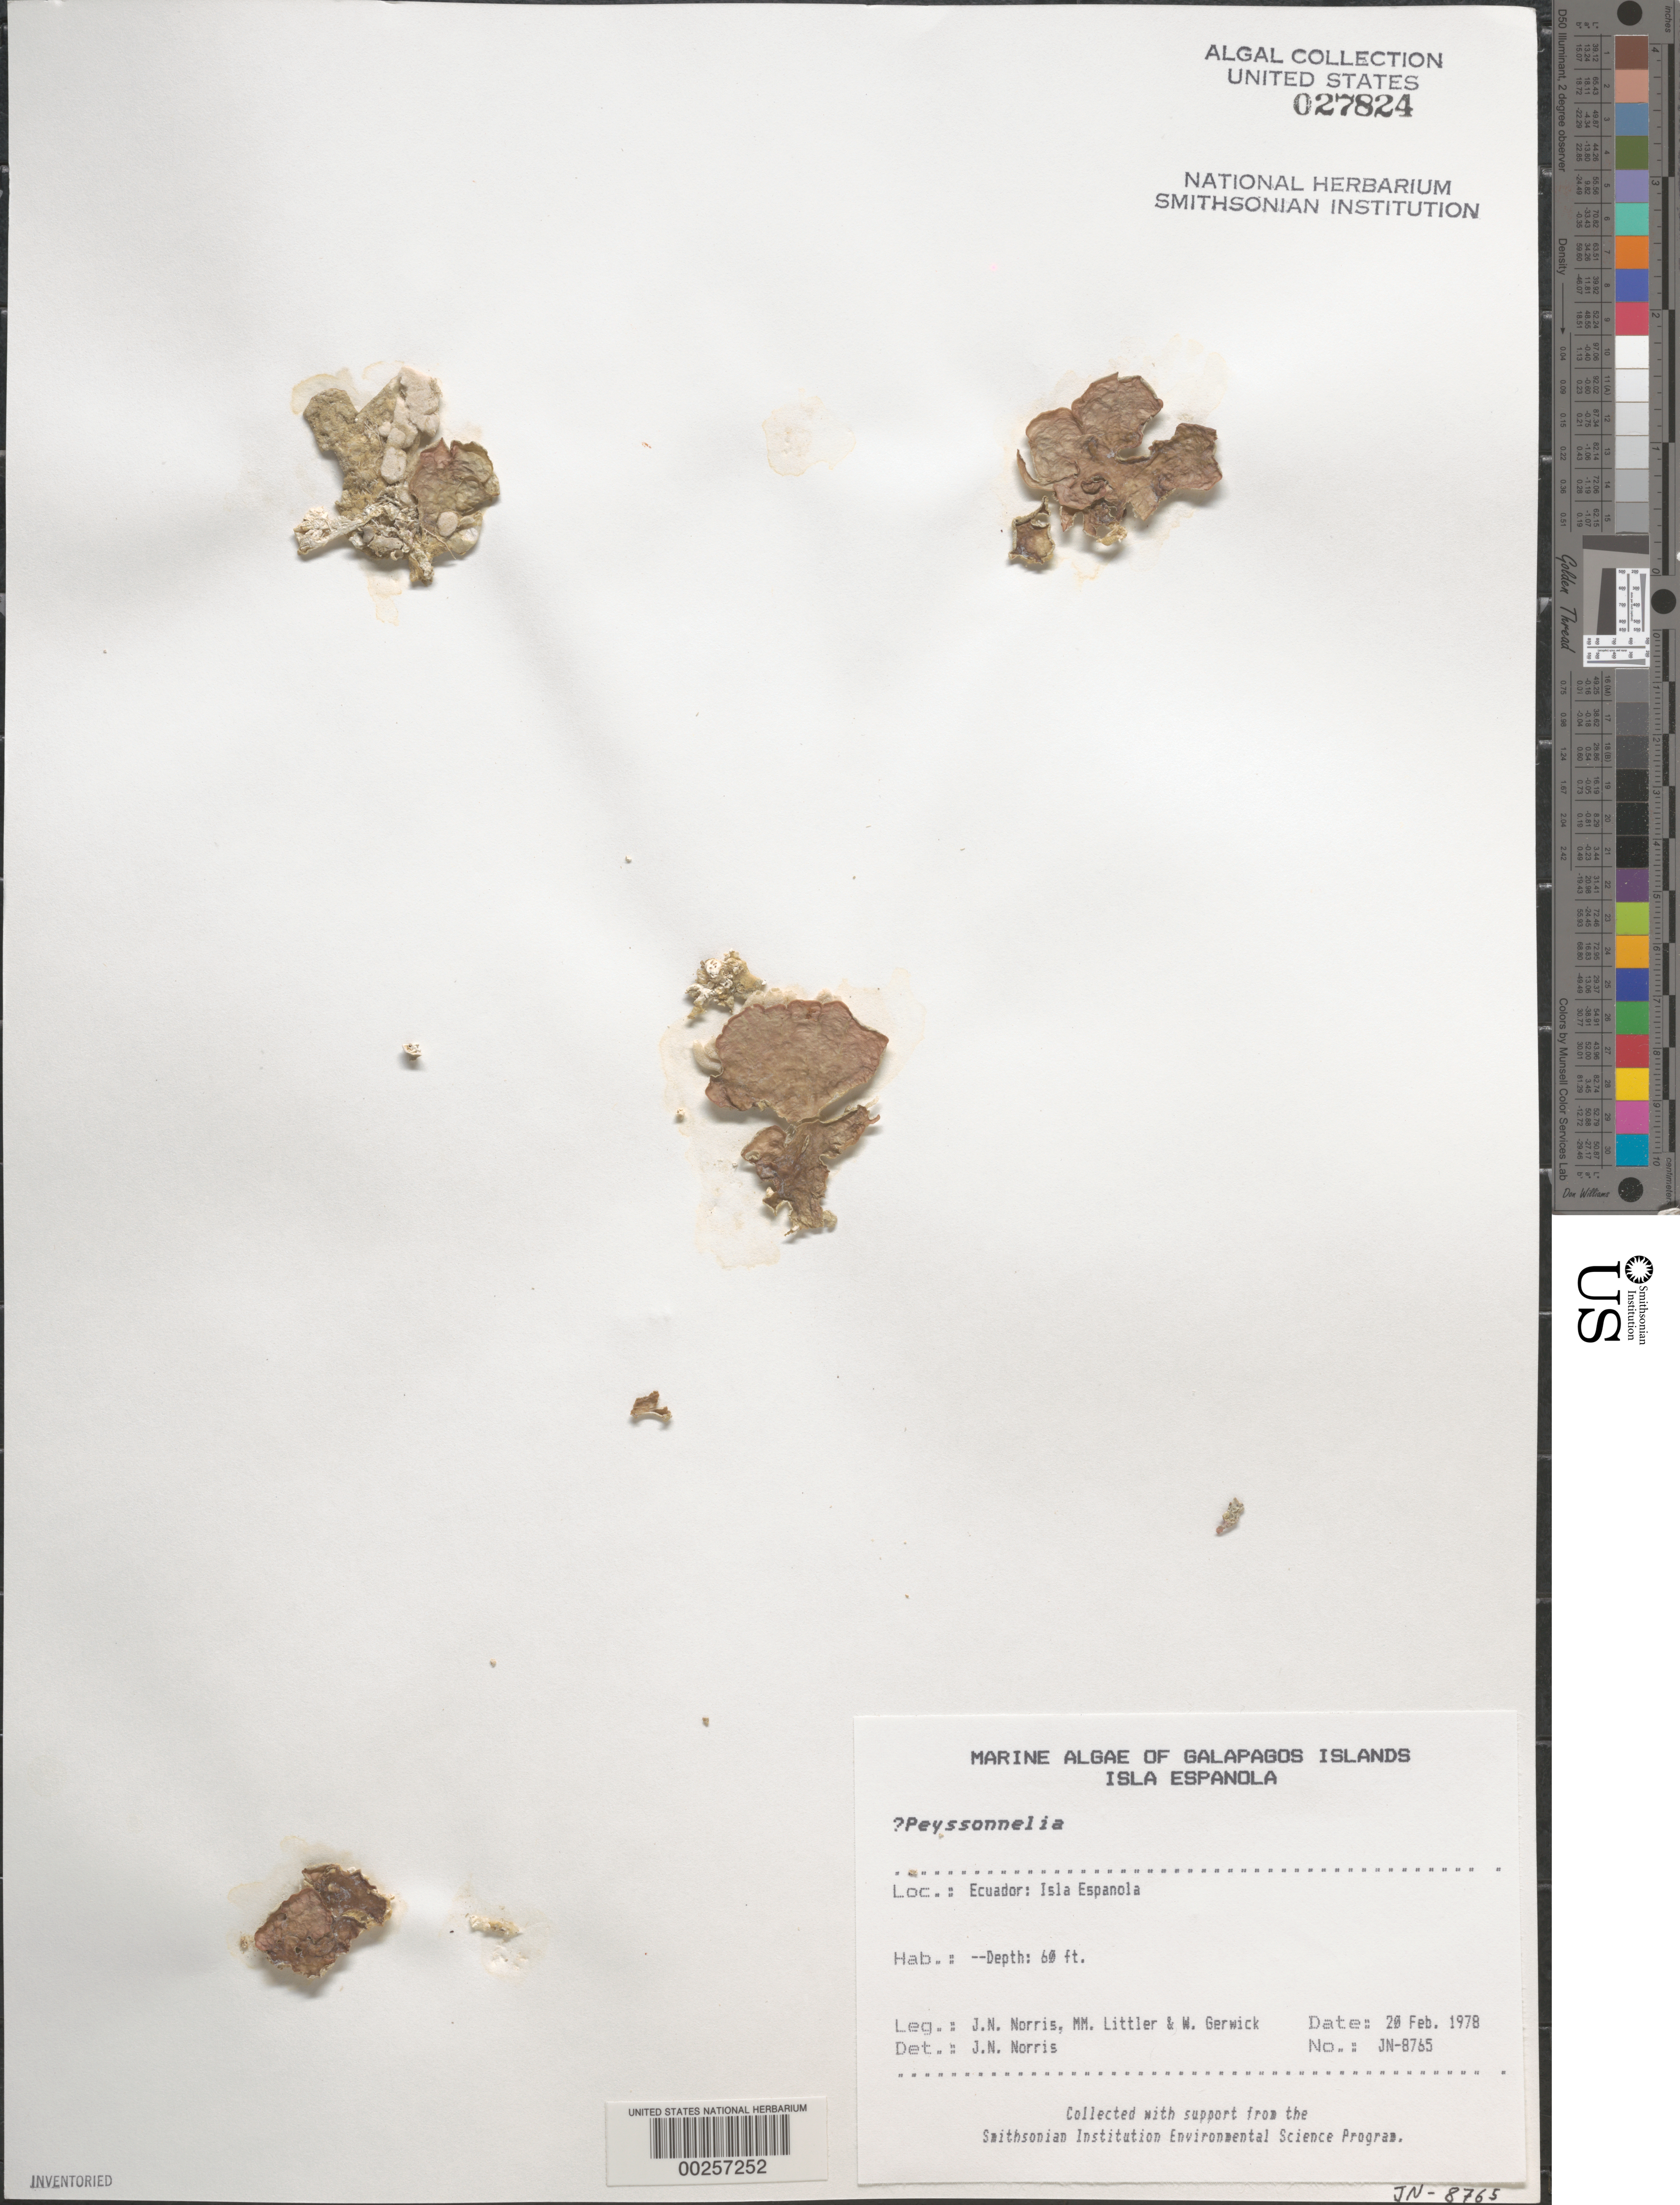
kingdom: Plantae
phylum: Rhodophyta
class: Florideophyceae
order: Peyssonneliales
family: Peyssonneliaceae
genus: Peyssonnelia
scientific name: Peyssonnelia sp.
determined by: Norris, James N.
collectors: J. N. Norris, M. M. Littler & W. Gerwick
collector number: JN-8765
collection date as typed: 20 Feb 1978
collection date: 1978-02-20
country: Ecuador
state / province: Colón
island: Española [Hood]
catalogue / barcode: US 27824